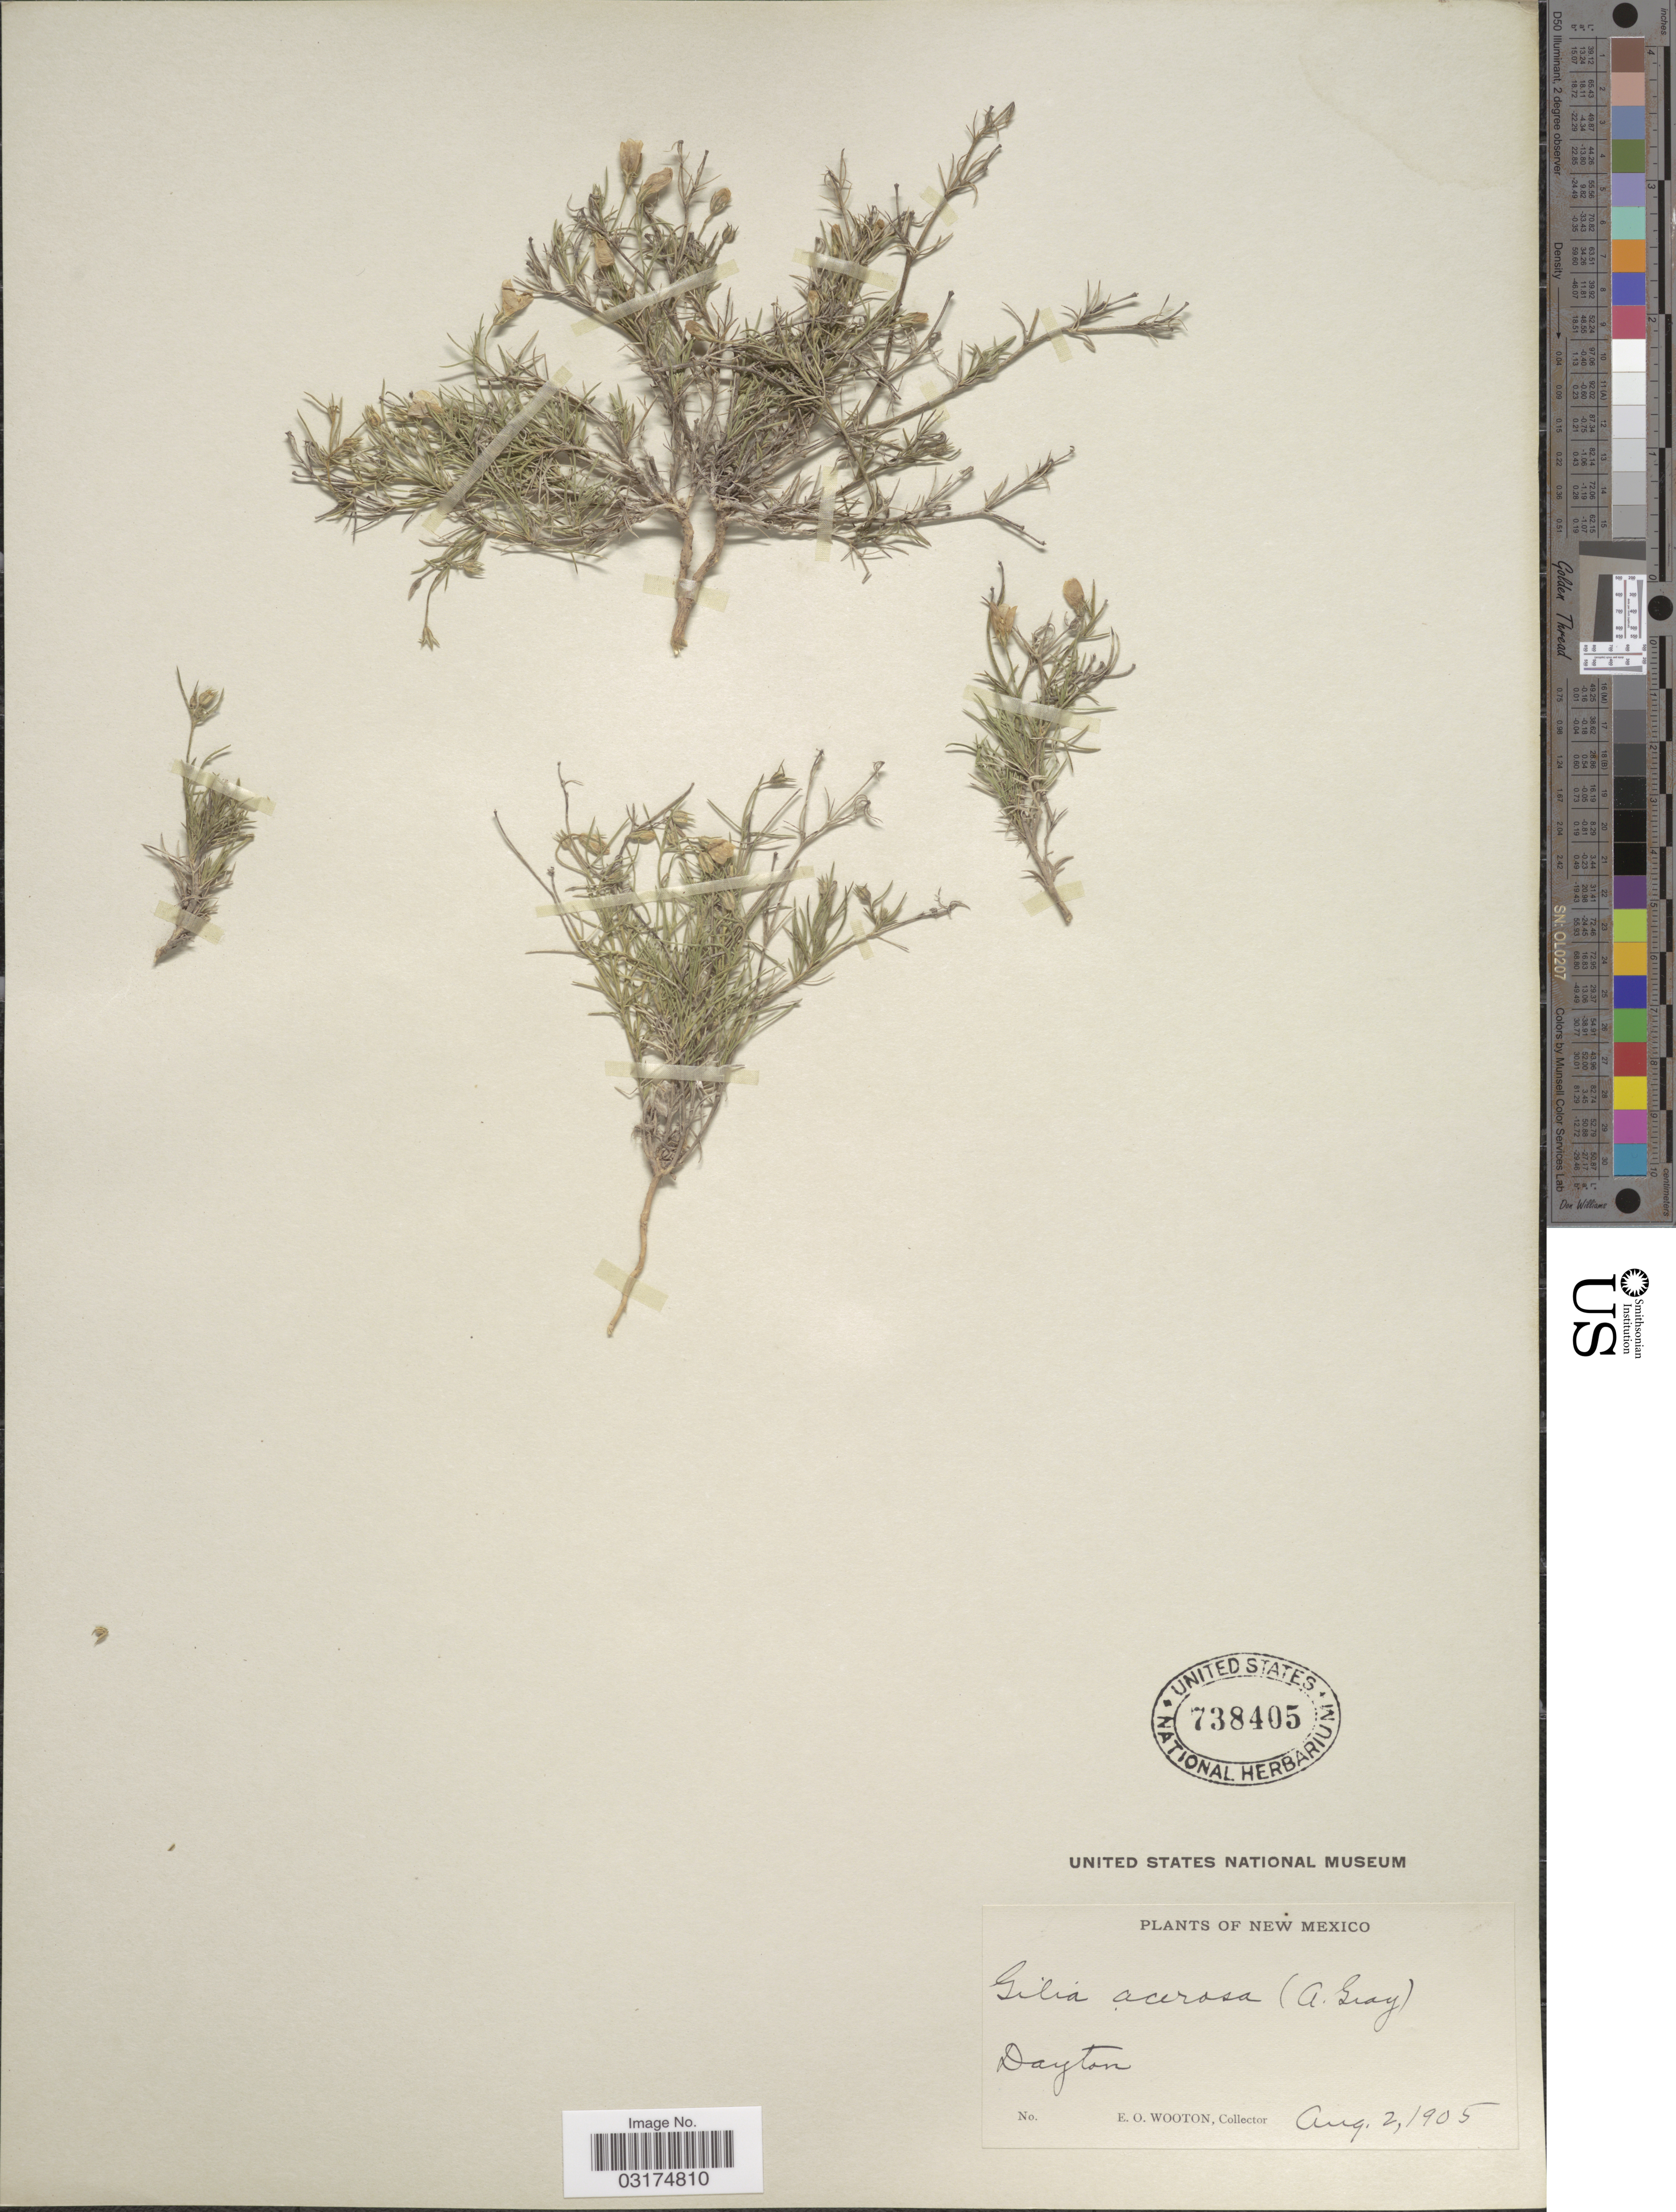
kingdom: Plantae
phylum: Tracheophyta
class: Magnoliopsida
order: Ericales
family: Polemoniaceae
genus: Giliastrum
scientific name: Giliastrum acerosum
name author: (A. Gray) Rydb.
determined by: Strong, Mark T., (BOT), Smithsonian Institution - National Museum of Natural History (UNITED STATES)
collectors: E. O. Wooton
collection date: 1905-08-02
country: United States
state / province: New Mexico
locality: Dayton.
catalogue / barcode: US 738405